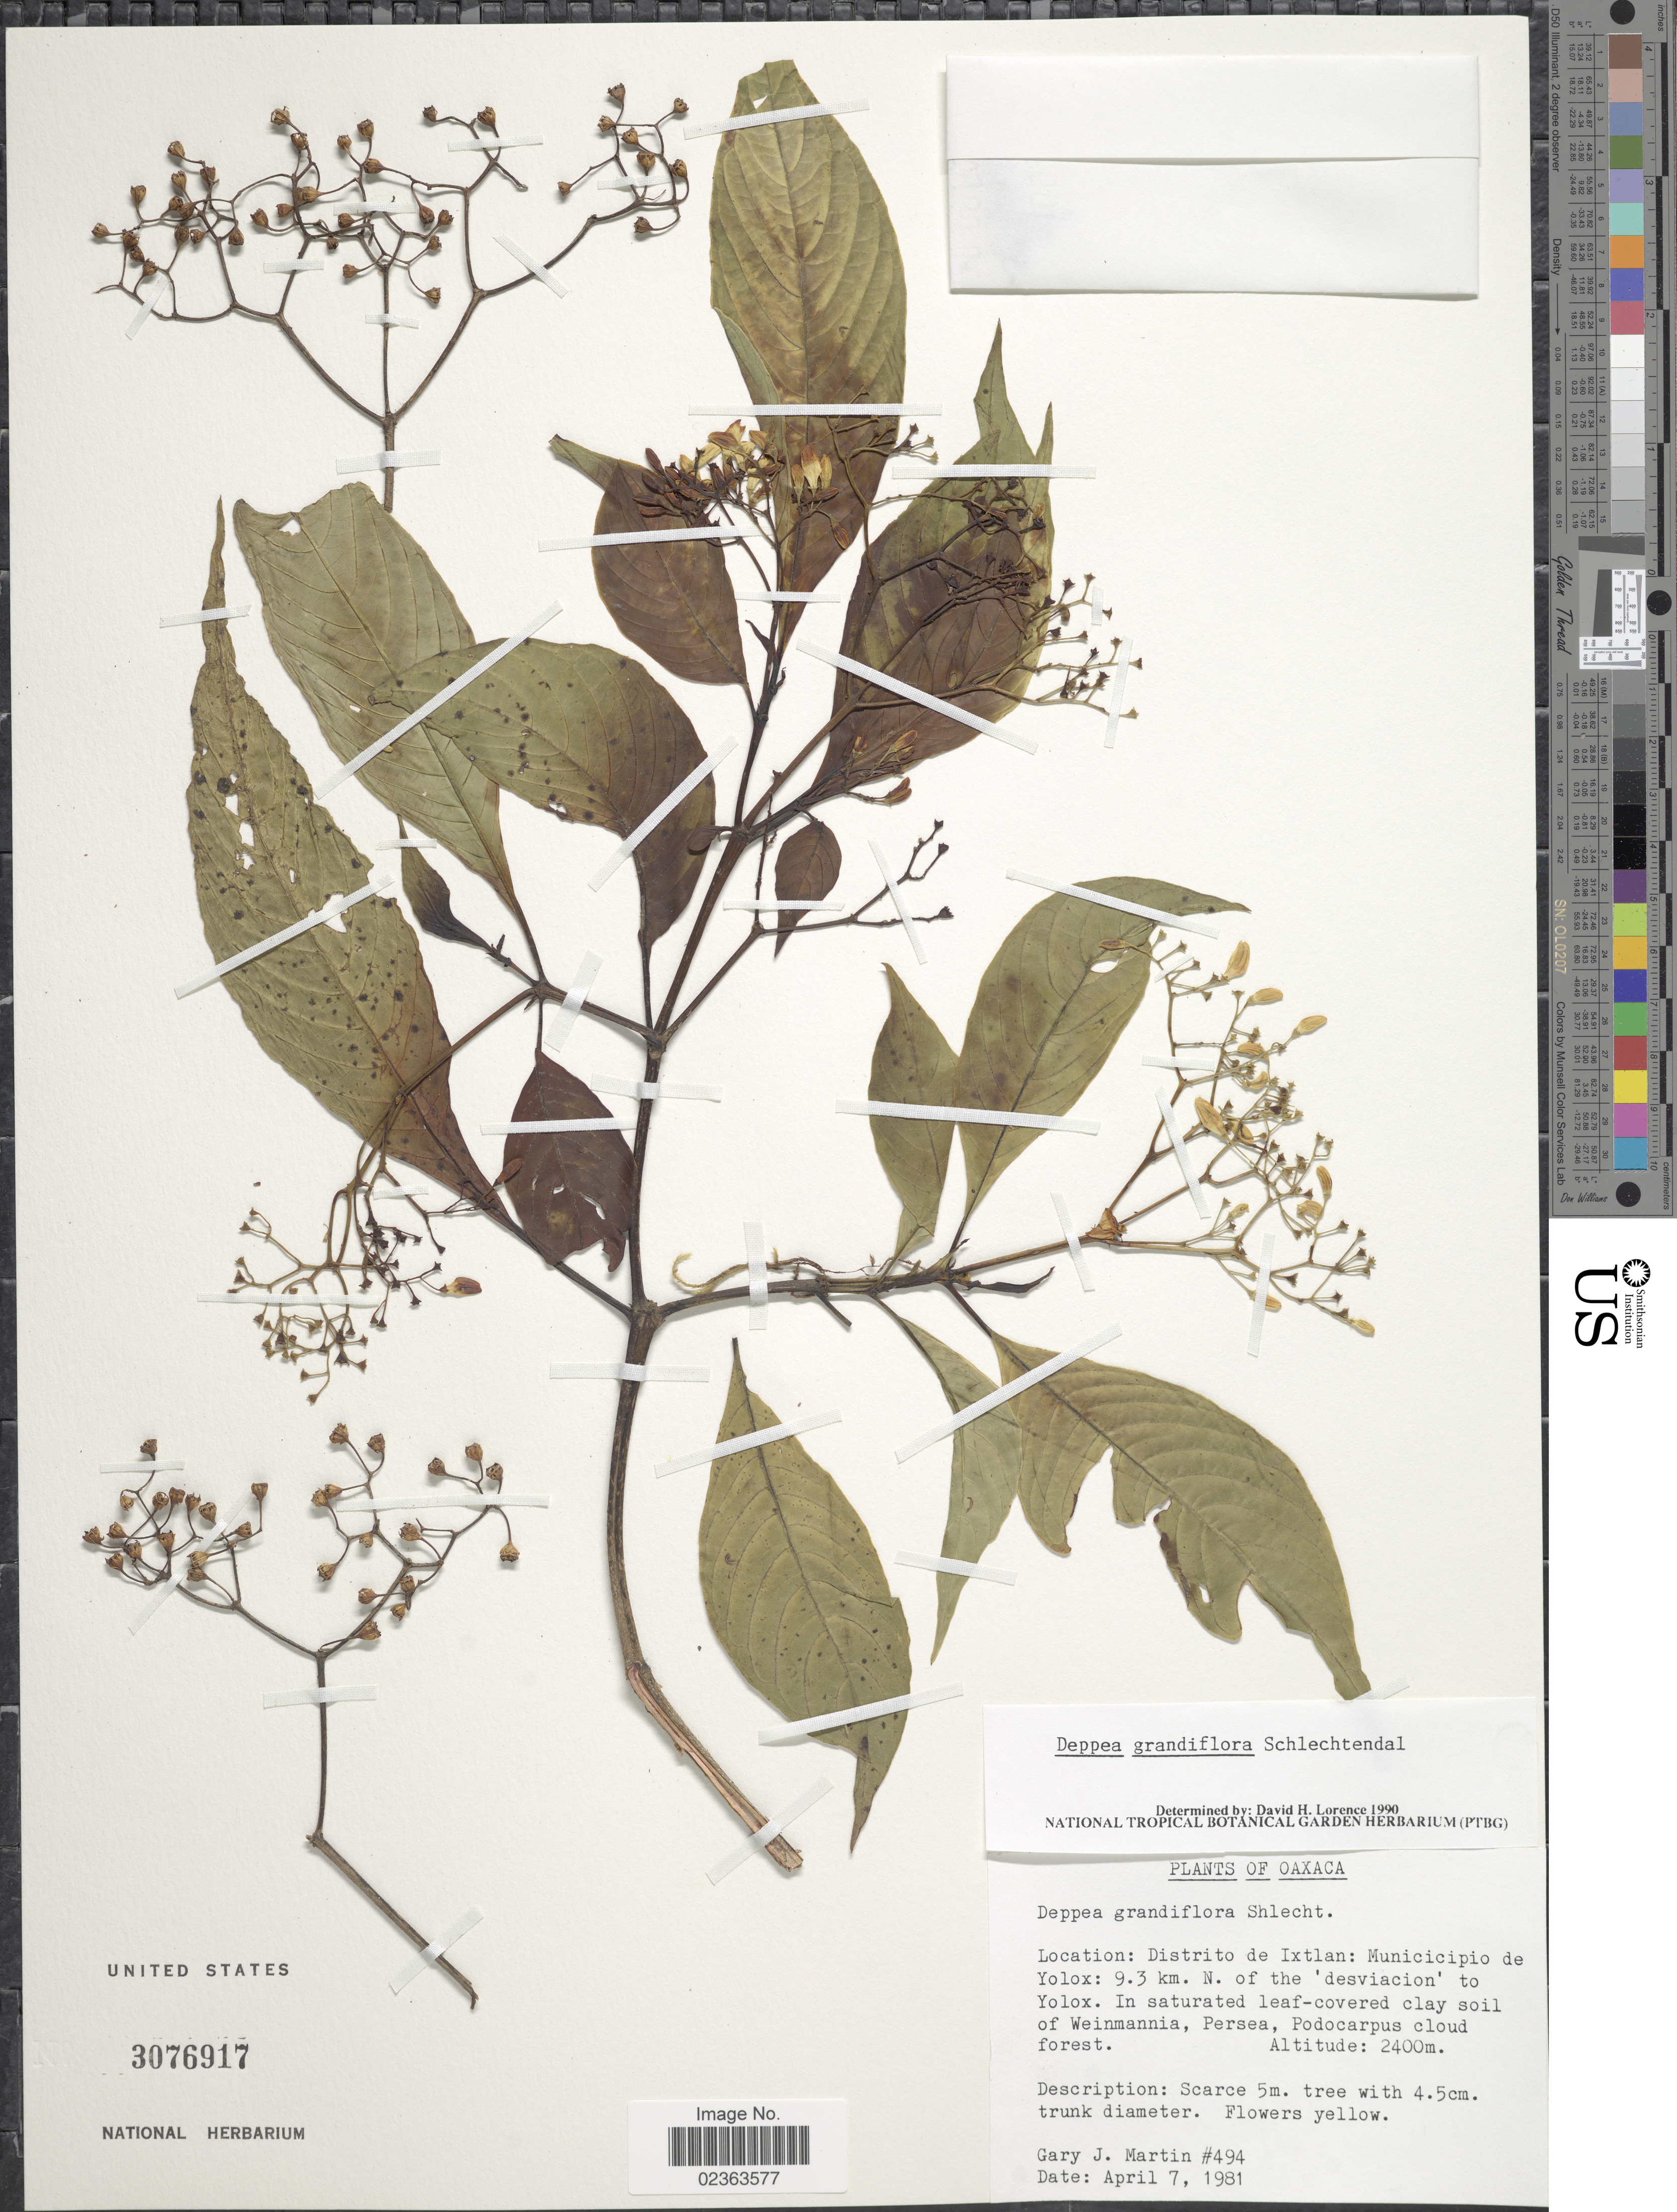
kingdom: Plantae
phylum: Tracheophyta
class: Magnoliopsida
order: Gentianales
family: Rubiaceae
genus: Deppea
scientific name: Deppea grandiflora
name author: Schltdl.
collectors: G. J. Martin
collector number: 494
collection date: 1981-04-07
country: Mexico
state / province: Oaxaca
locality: Distrito de Ixtlan: Municipio de Yolox: 9.3 km N of the 'desviacion'to Yolox. In saturated leaf-covered clay soil of Weinmannia, persea, Podocarpus cloud forest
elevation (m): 2400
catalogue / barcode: US 3076917